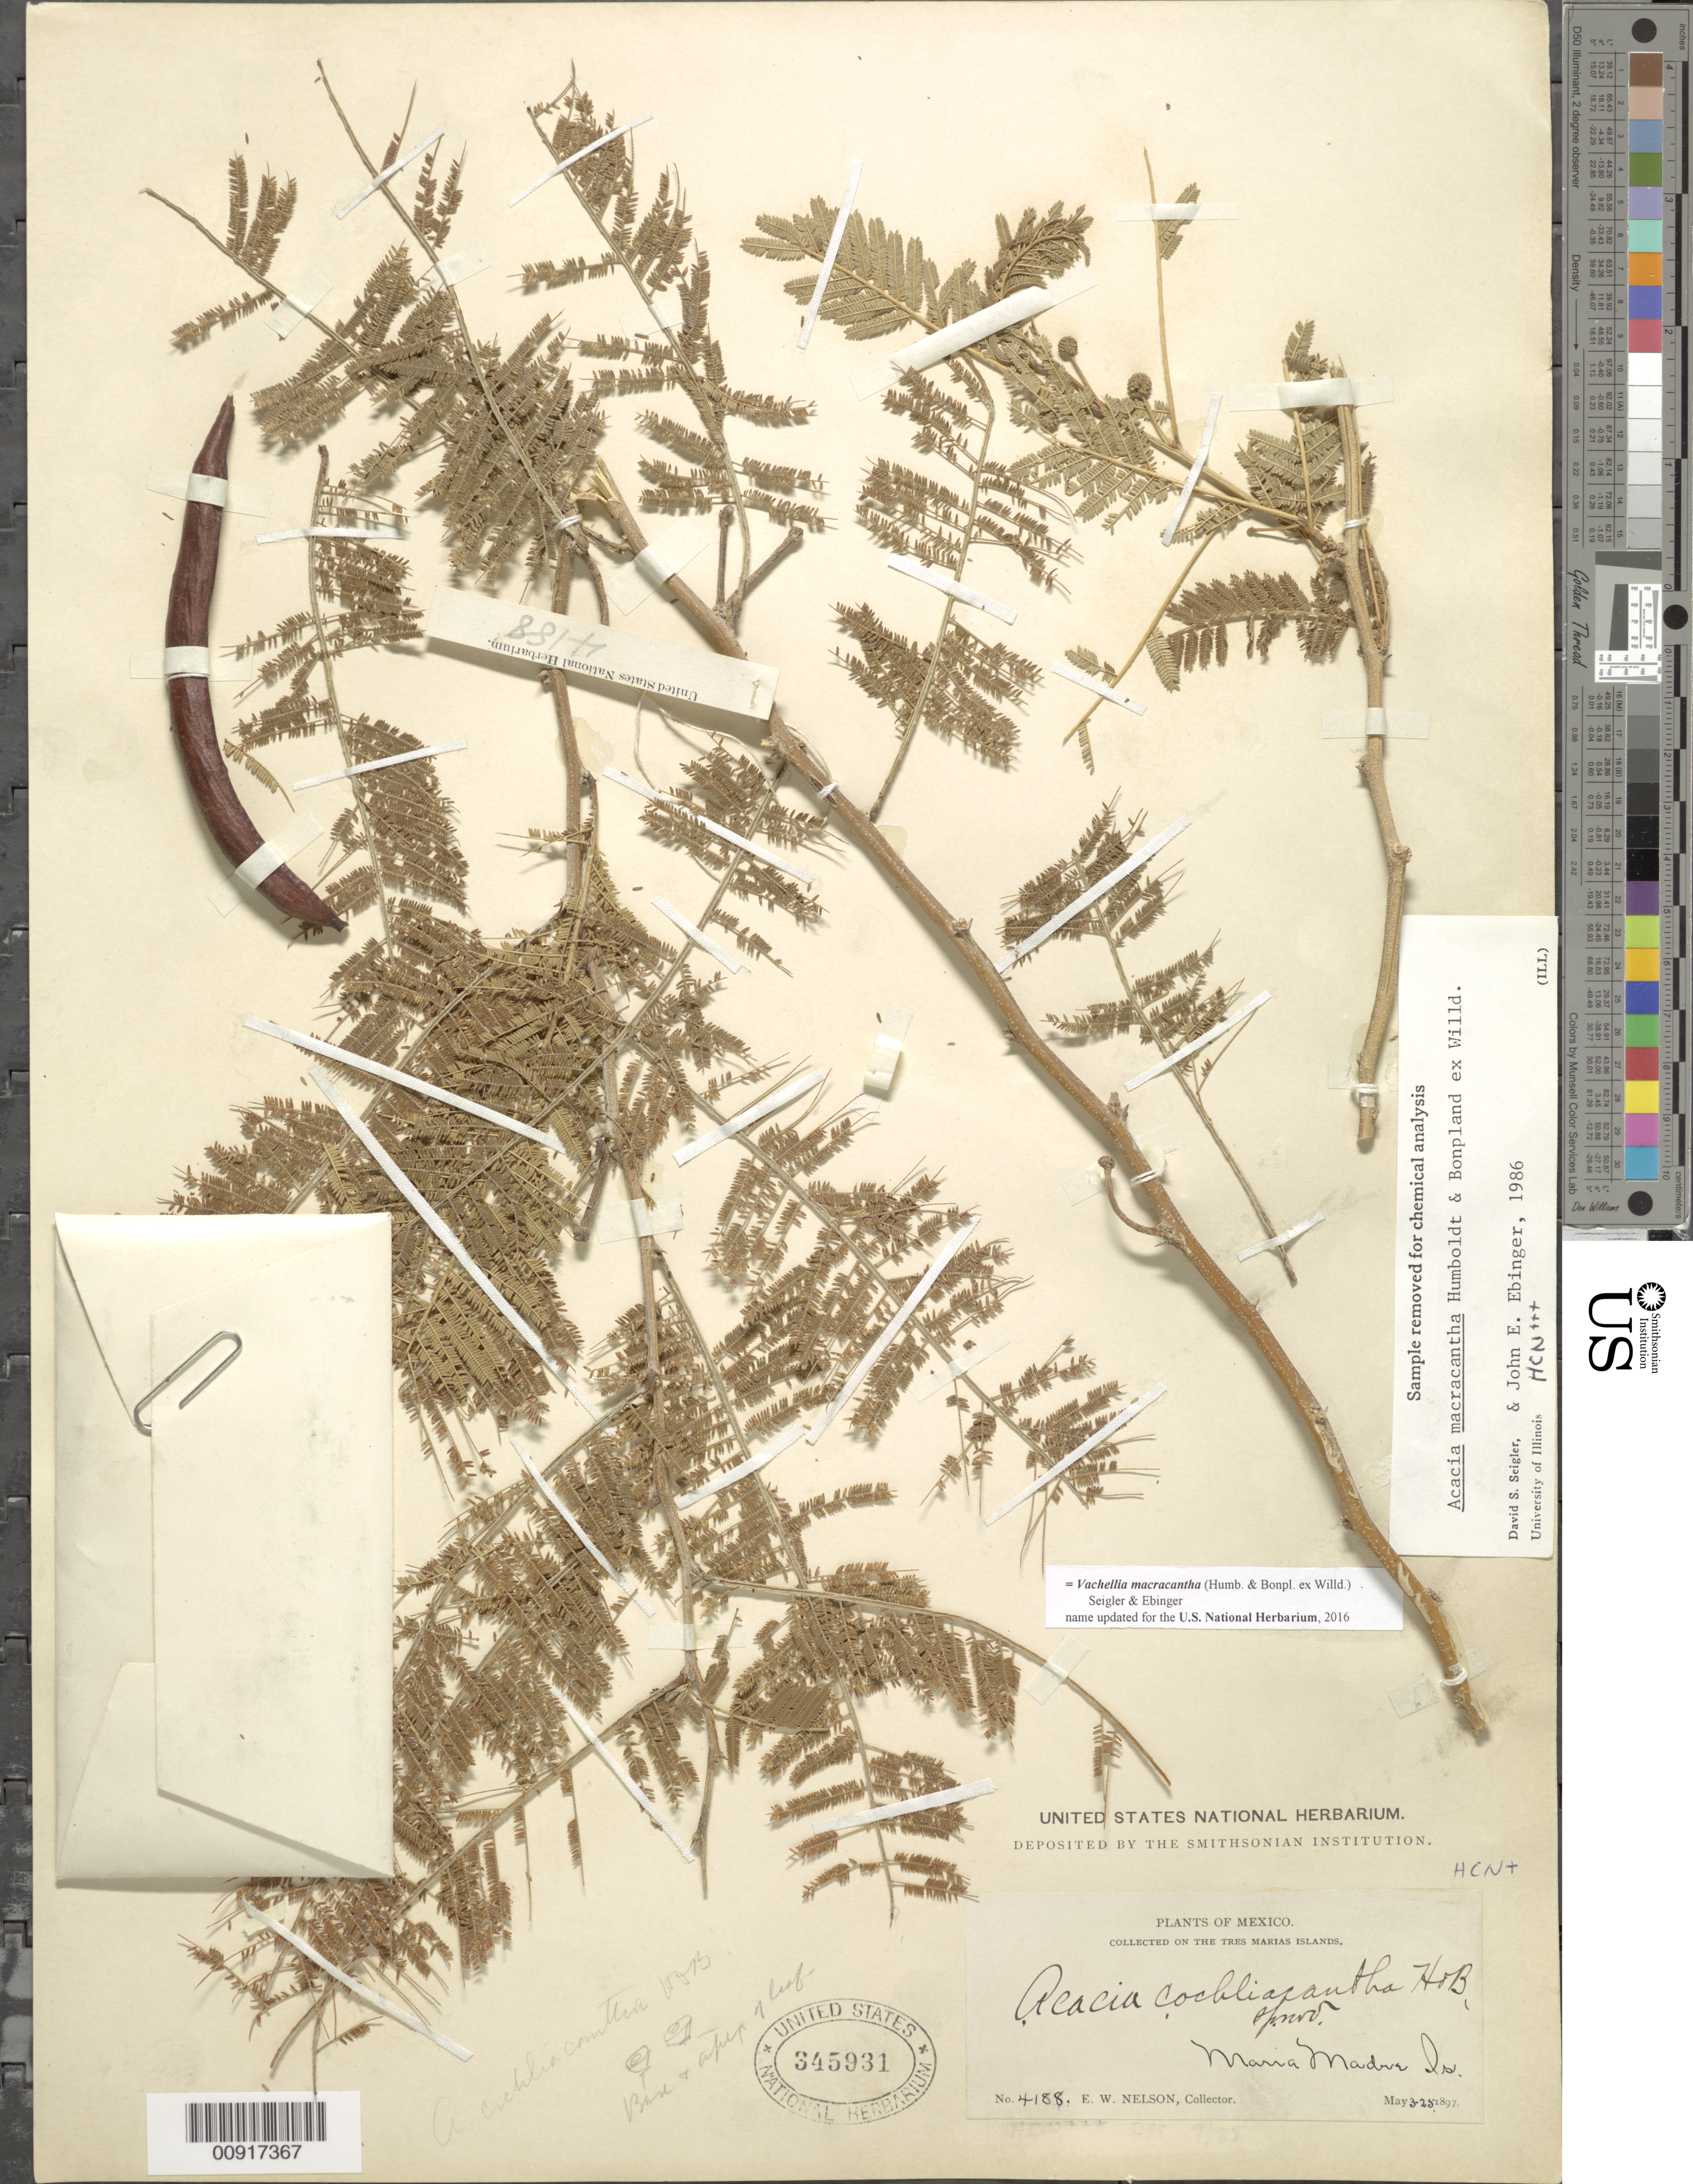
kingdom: Plantae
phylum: Tracheophyta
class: Magnoliopsida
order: Fabales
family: Fabaceae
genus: Vachellia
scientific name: Vachellia macracantha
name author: (Humb. & Bonpl. ex Willd.) Seigler & Ebinger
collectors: E. W. Nelson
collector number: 4188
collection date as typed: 03 May 1897 to 25 May 1897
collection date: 1897-05-03/1897-05-25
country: Mexico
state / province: Nayarit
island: Maria Madre I.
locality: Maria Madre Is. On the Tres Marias Islands.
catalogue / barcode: US 345931